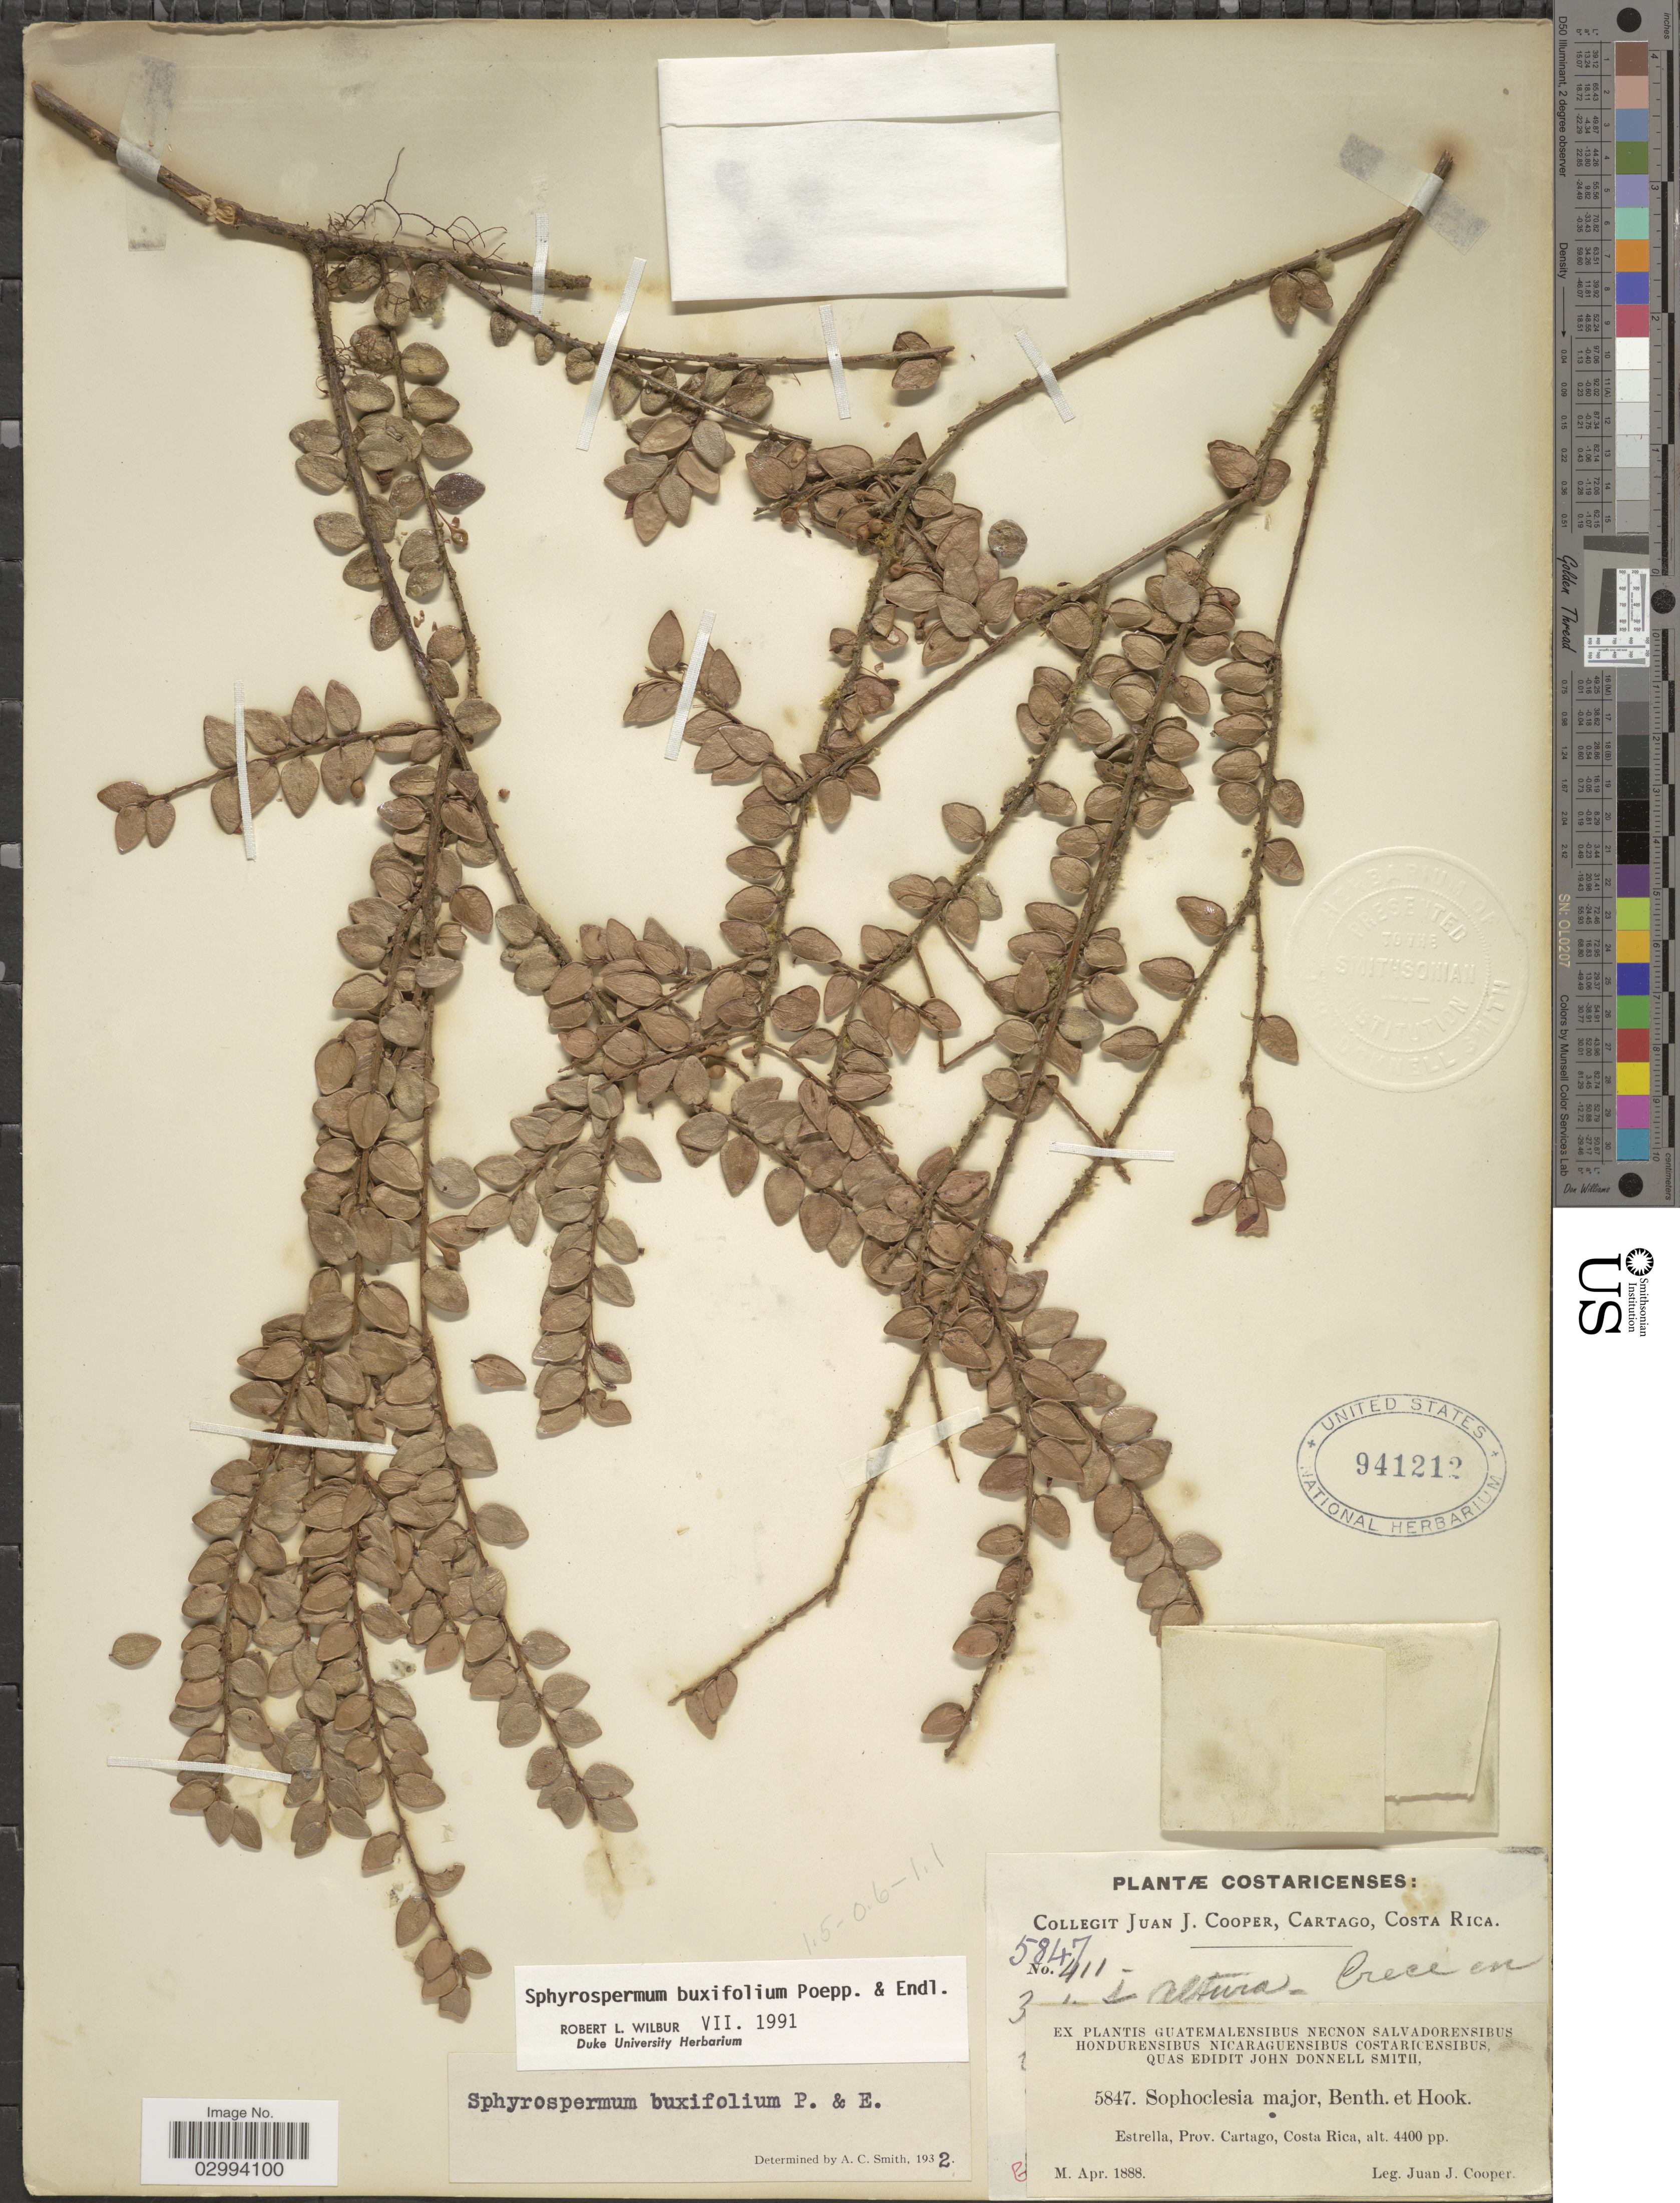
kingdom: Plantae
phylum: Tracheophyta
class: Magnoliopsida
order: Ericales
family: Ericaceae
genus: Sphyrospermum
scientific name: Sphyrospermum buxifolium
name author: Poepp. & Endl.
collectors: J. J. Cooper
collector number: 5847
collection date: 1888-04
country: Costa Rica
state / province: Cartago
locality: Estrella.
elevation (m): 1341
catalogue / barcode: US 941212